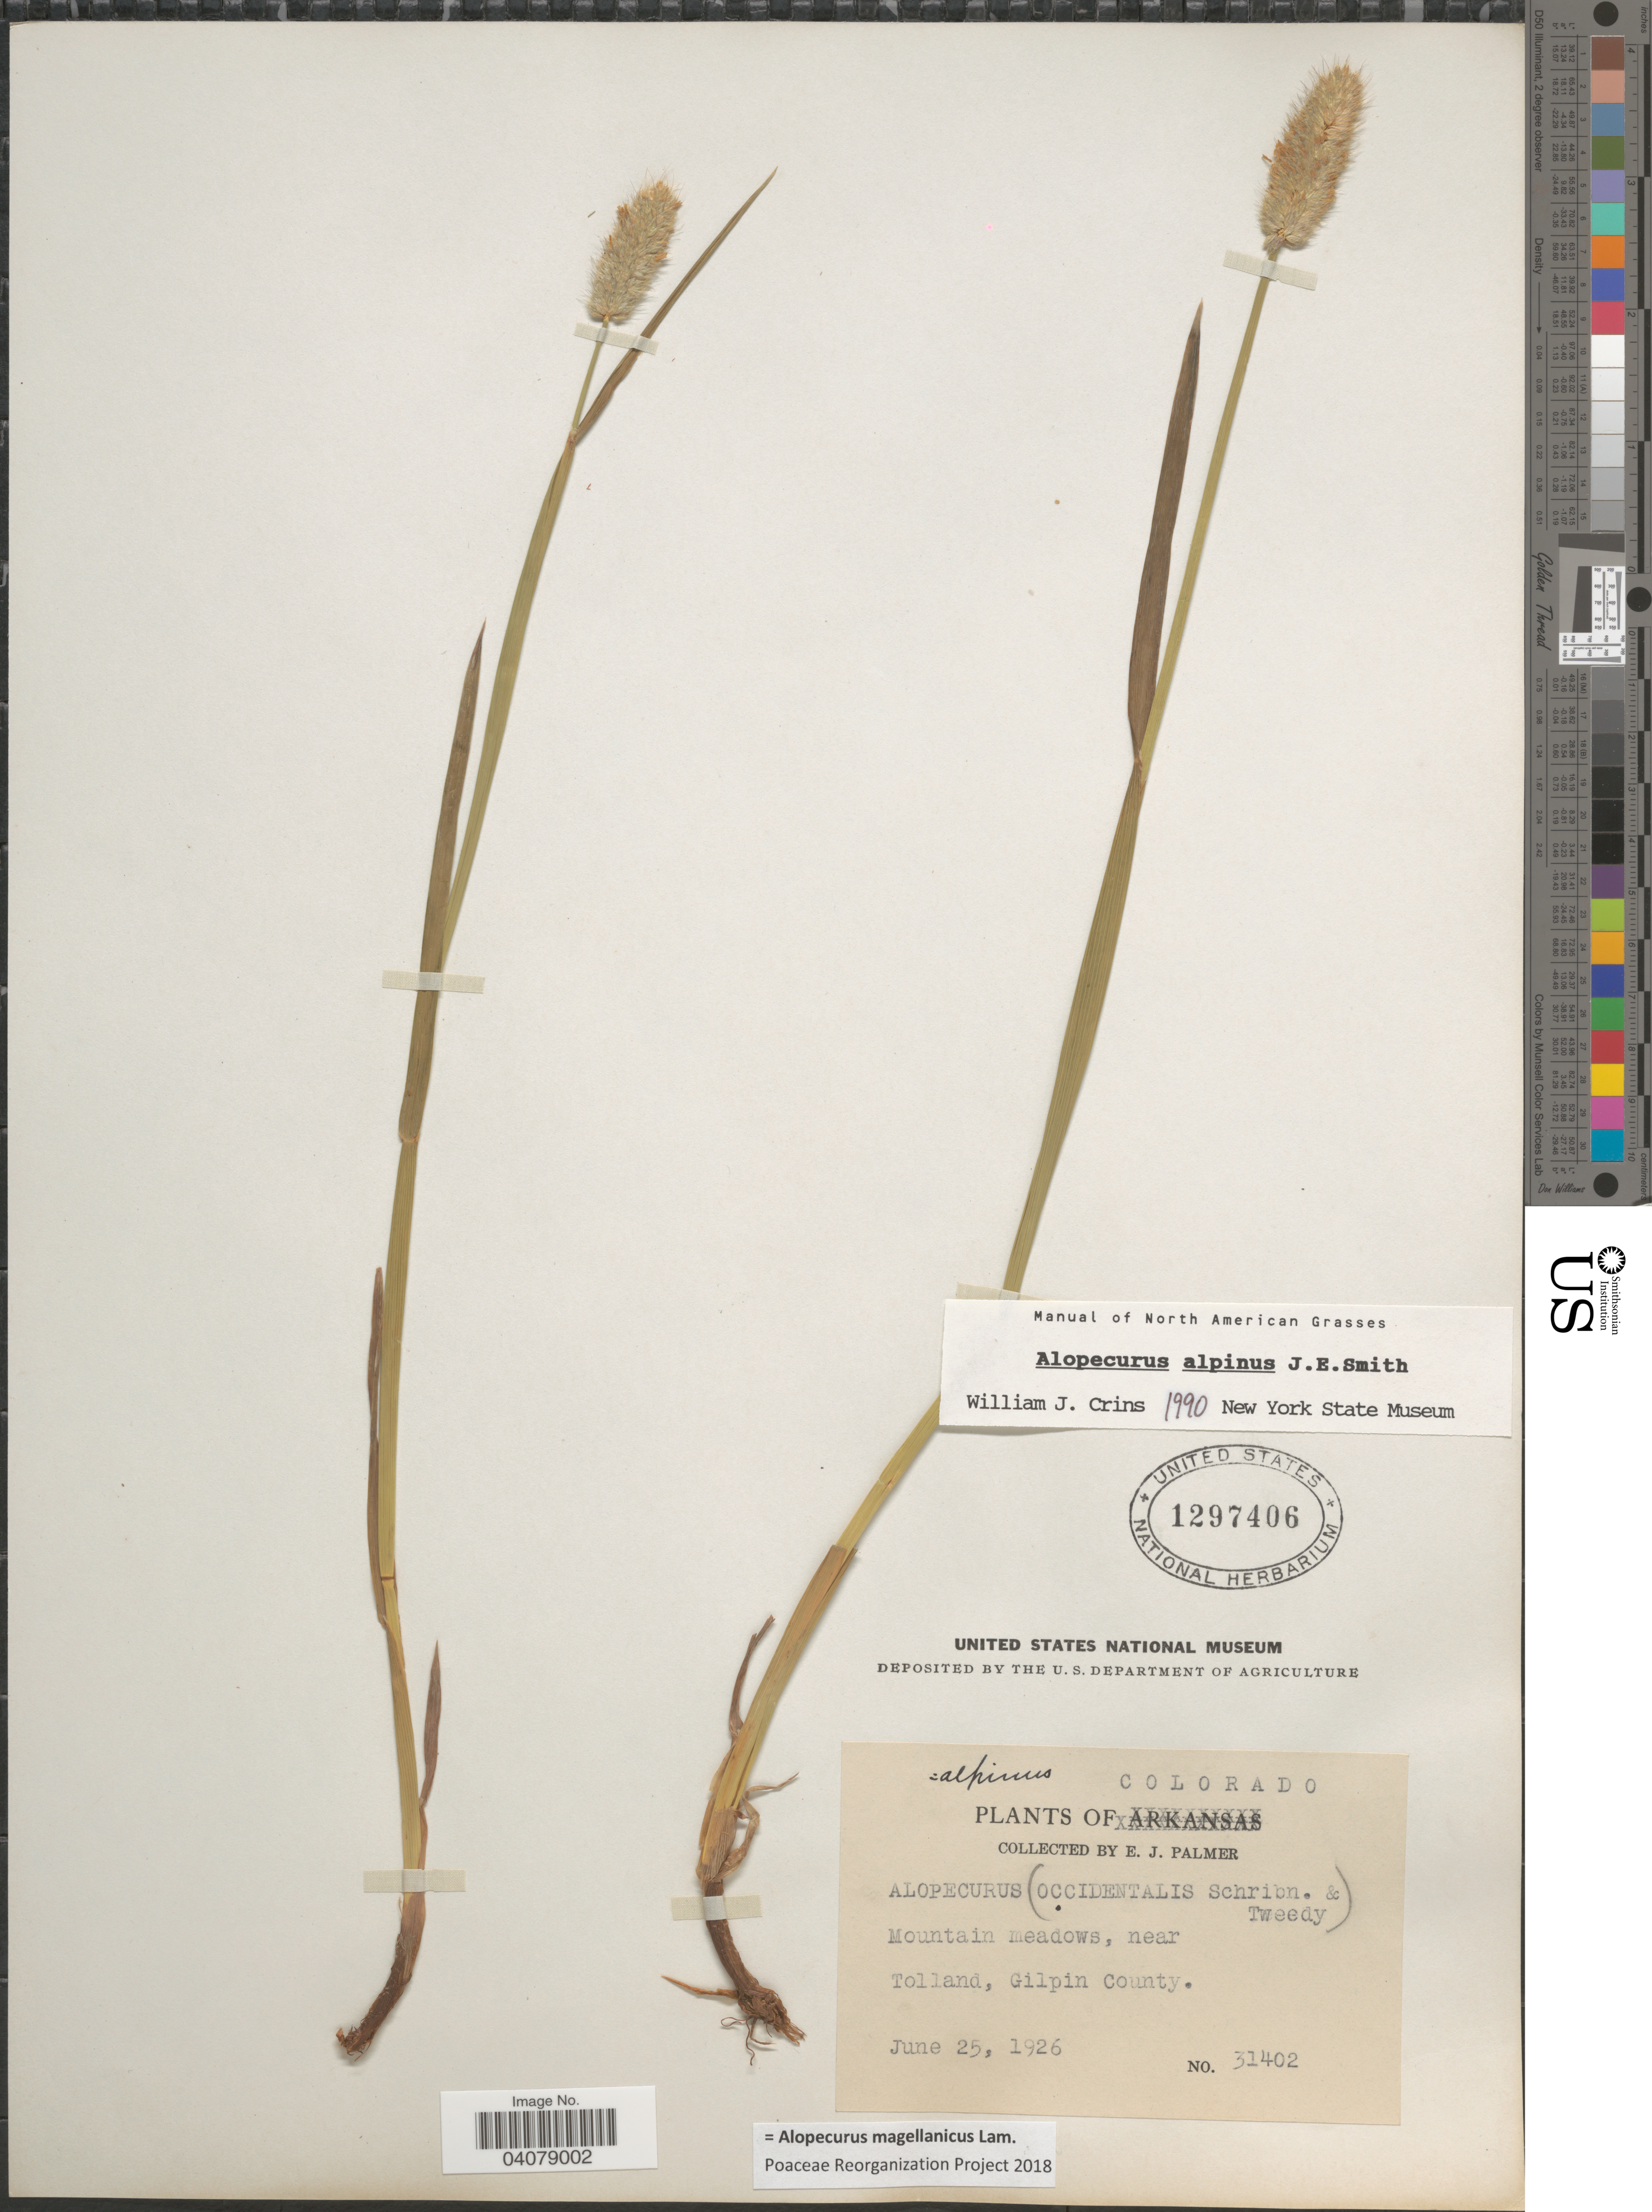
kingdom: Plantae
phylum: Tracheophyta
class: Liliopsida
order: Poales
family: Poaceae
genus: Alopecurus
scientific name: Alopecurus magellanicus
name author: Lam.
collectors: E. J. Palmer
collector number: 31402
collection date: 1926-06-25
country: United States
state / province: Colorado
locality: Mountain meadows, near Tolland, Gilpin County.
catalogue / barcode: US 1297406